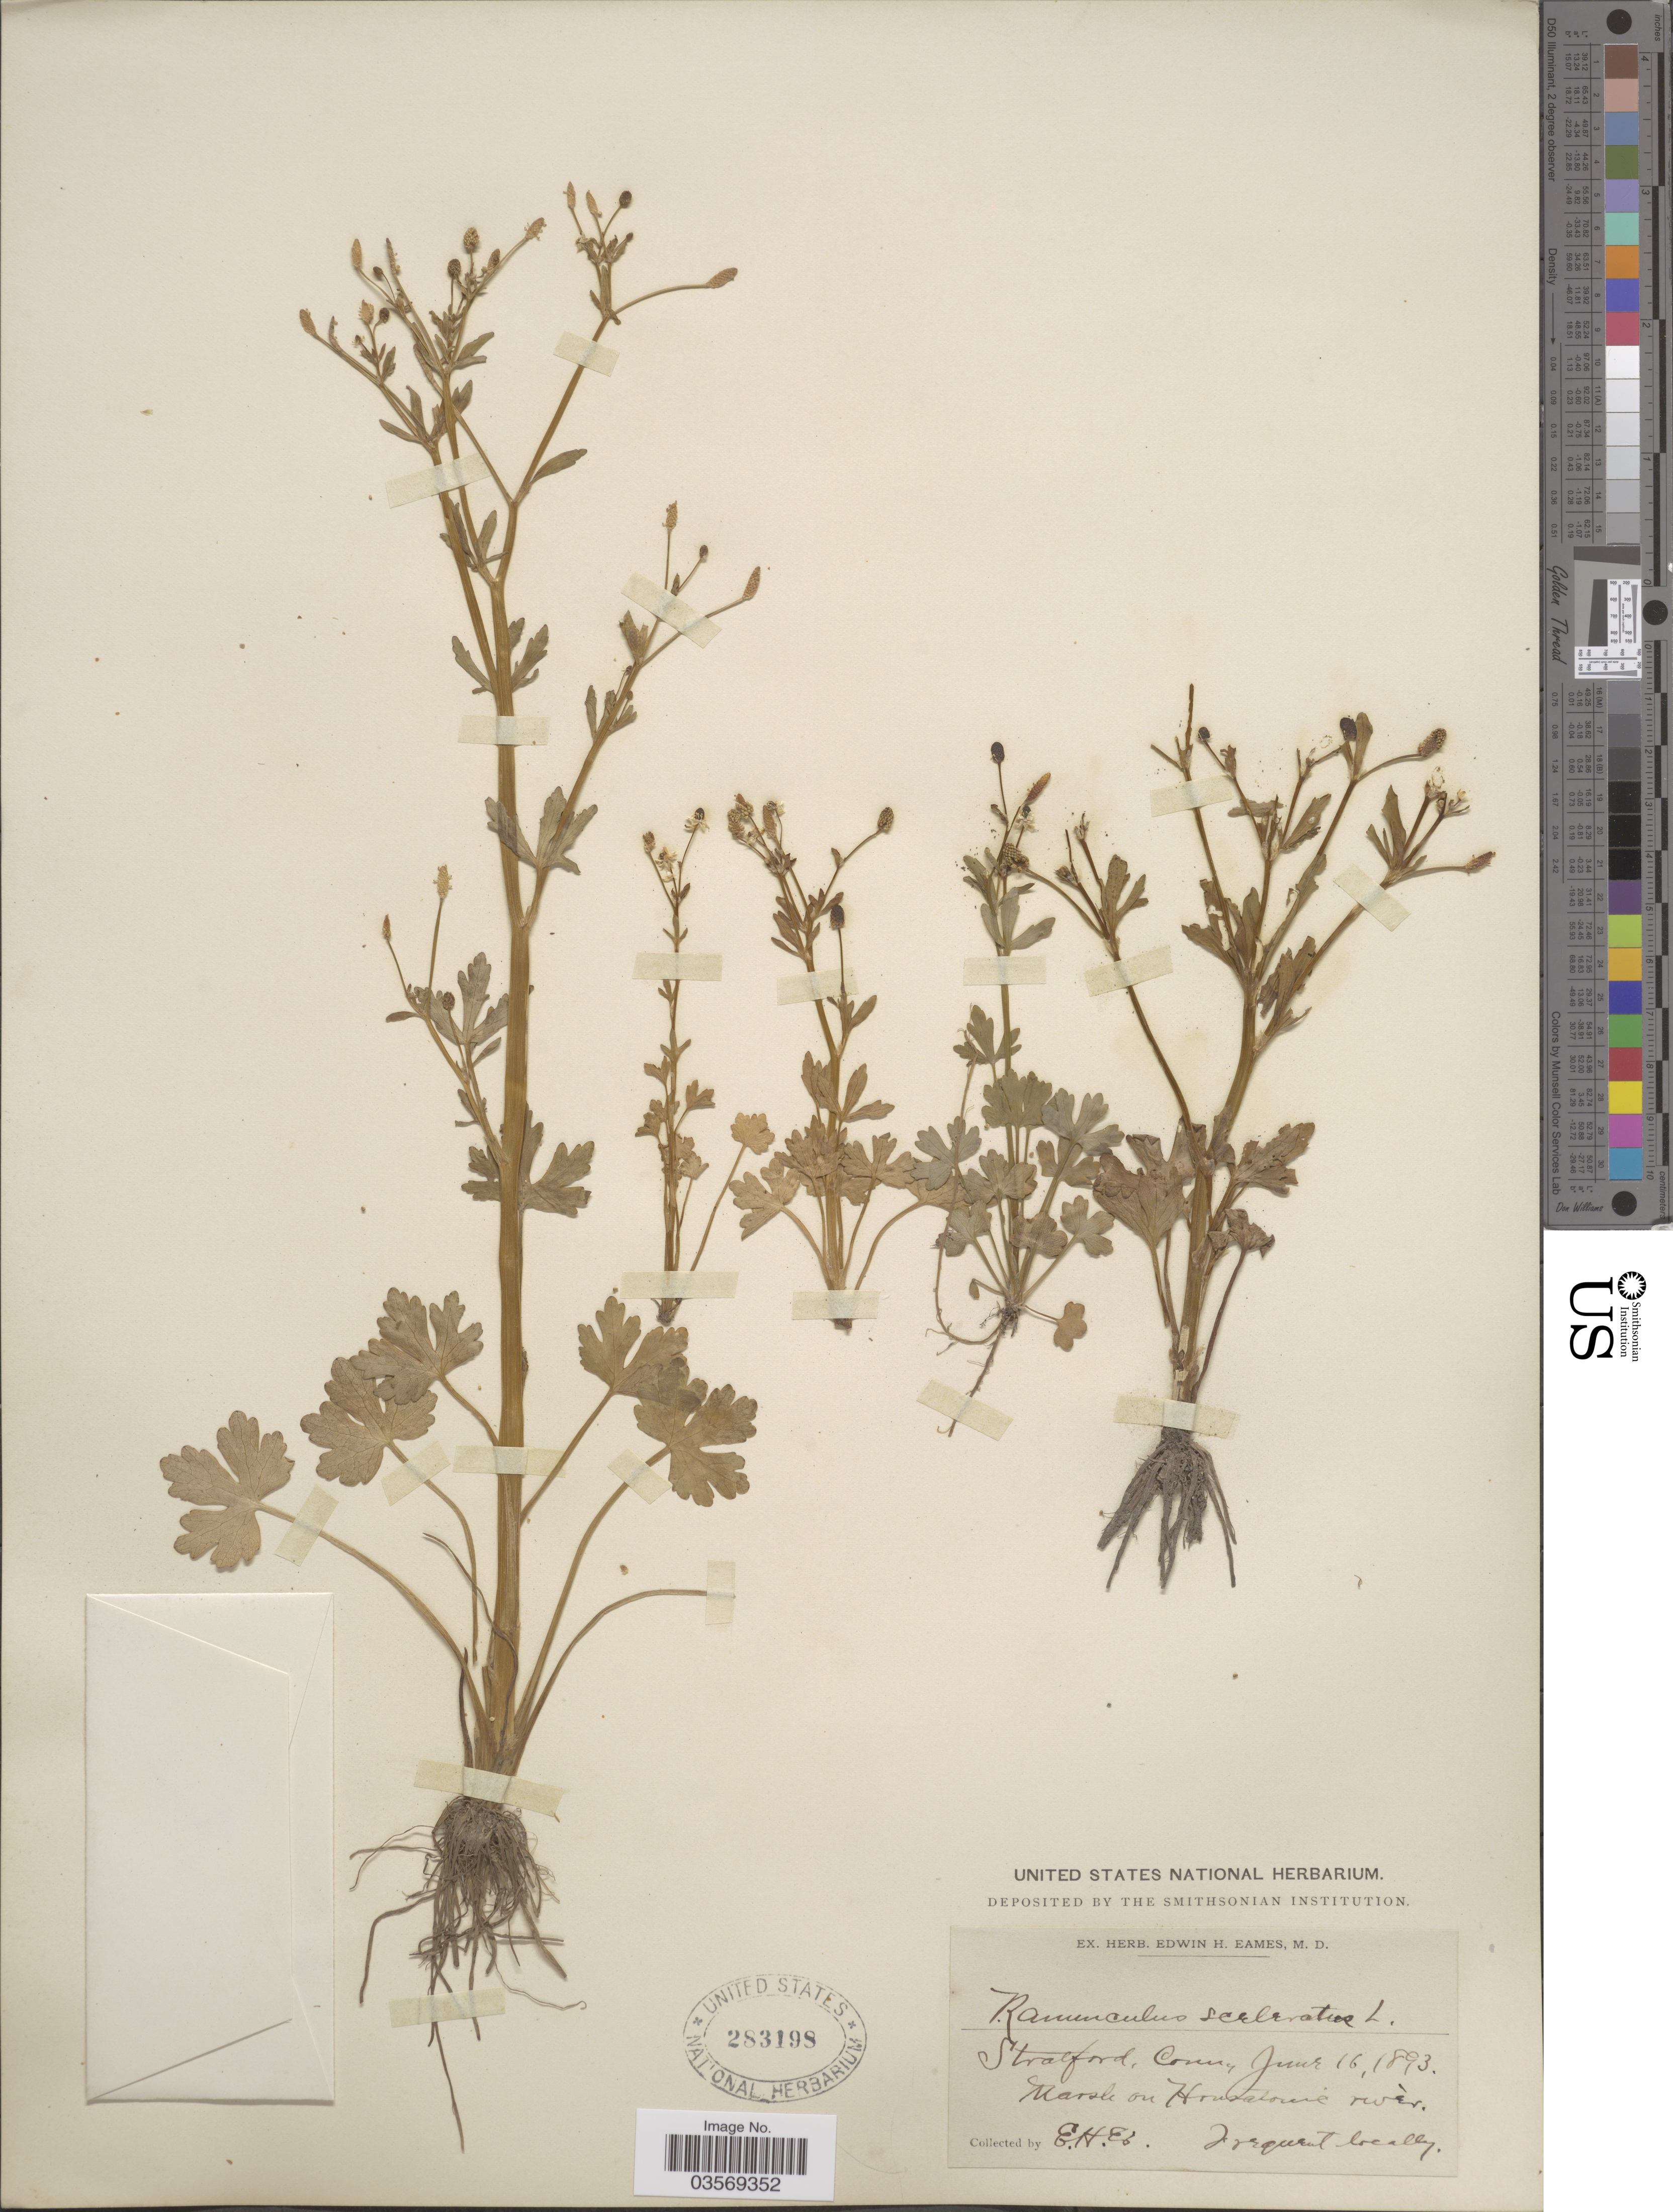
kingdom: Plantae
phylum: Tracheophyta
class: Magnoliopsida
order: Ranunculales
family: Ranunculaceae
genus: Ranunculus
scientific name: Ranunculus sceleratus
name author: L.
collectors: E. H. Eames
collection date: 1893-06-16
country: United States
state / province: Connecticut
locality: Stratford. Marsh on Housatonic river.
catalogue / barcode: US 283198